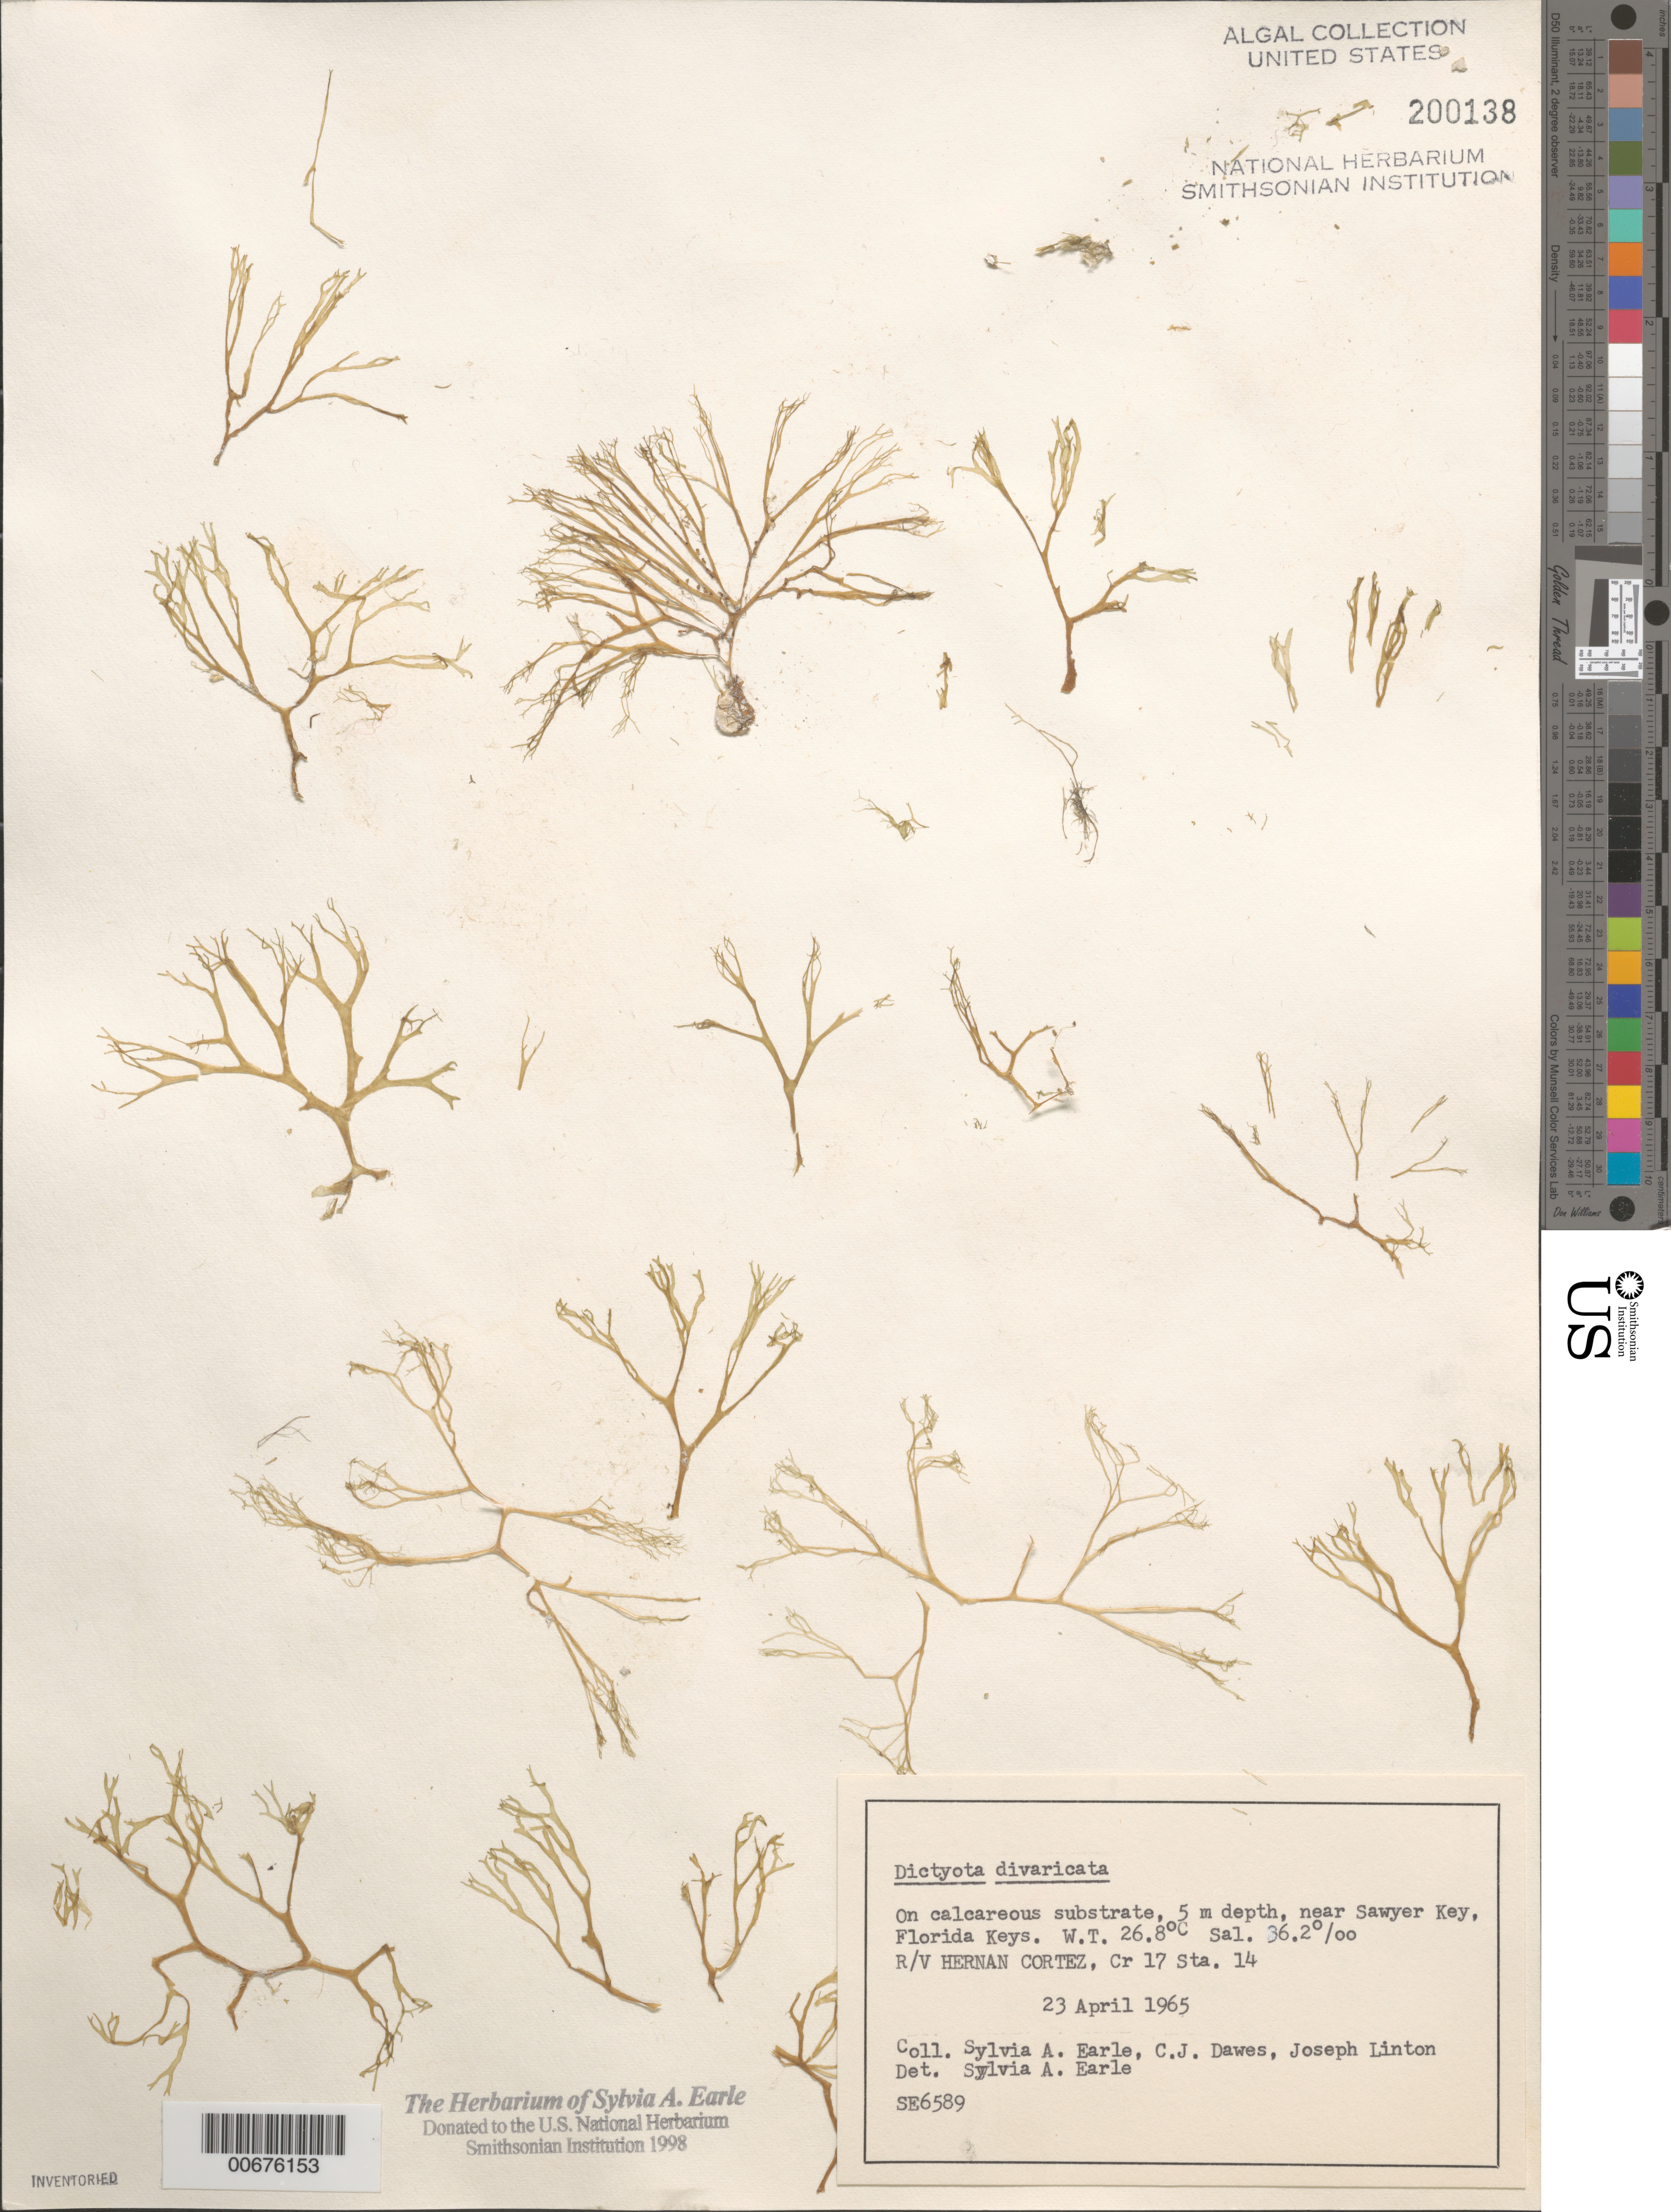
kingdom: Chromista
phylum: Ochrophyta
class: Phaeophyceae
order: Dictyotales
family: Dictyotaceae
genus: Dictyota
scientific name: Dictyota divaricata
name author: J.V.Lamouroux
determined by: Earle, S. A.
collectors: S. A. Earle, C. Dawes & J. Linton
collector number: Se 6589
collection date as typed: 23 Apr 1965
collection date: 1965-04-23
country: United States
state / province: Florida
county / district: Monroe County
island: Florida Keys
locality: Near Sawyer Key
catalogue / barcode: US 200138